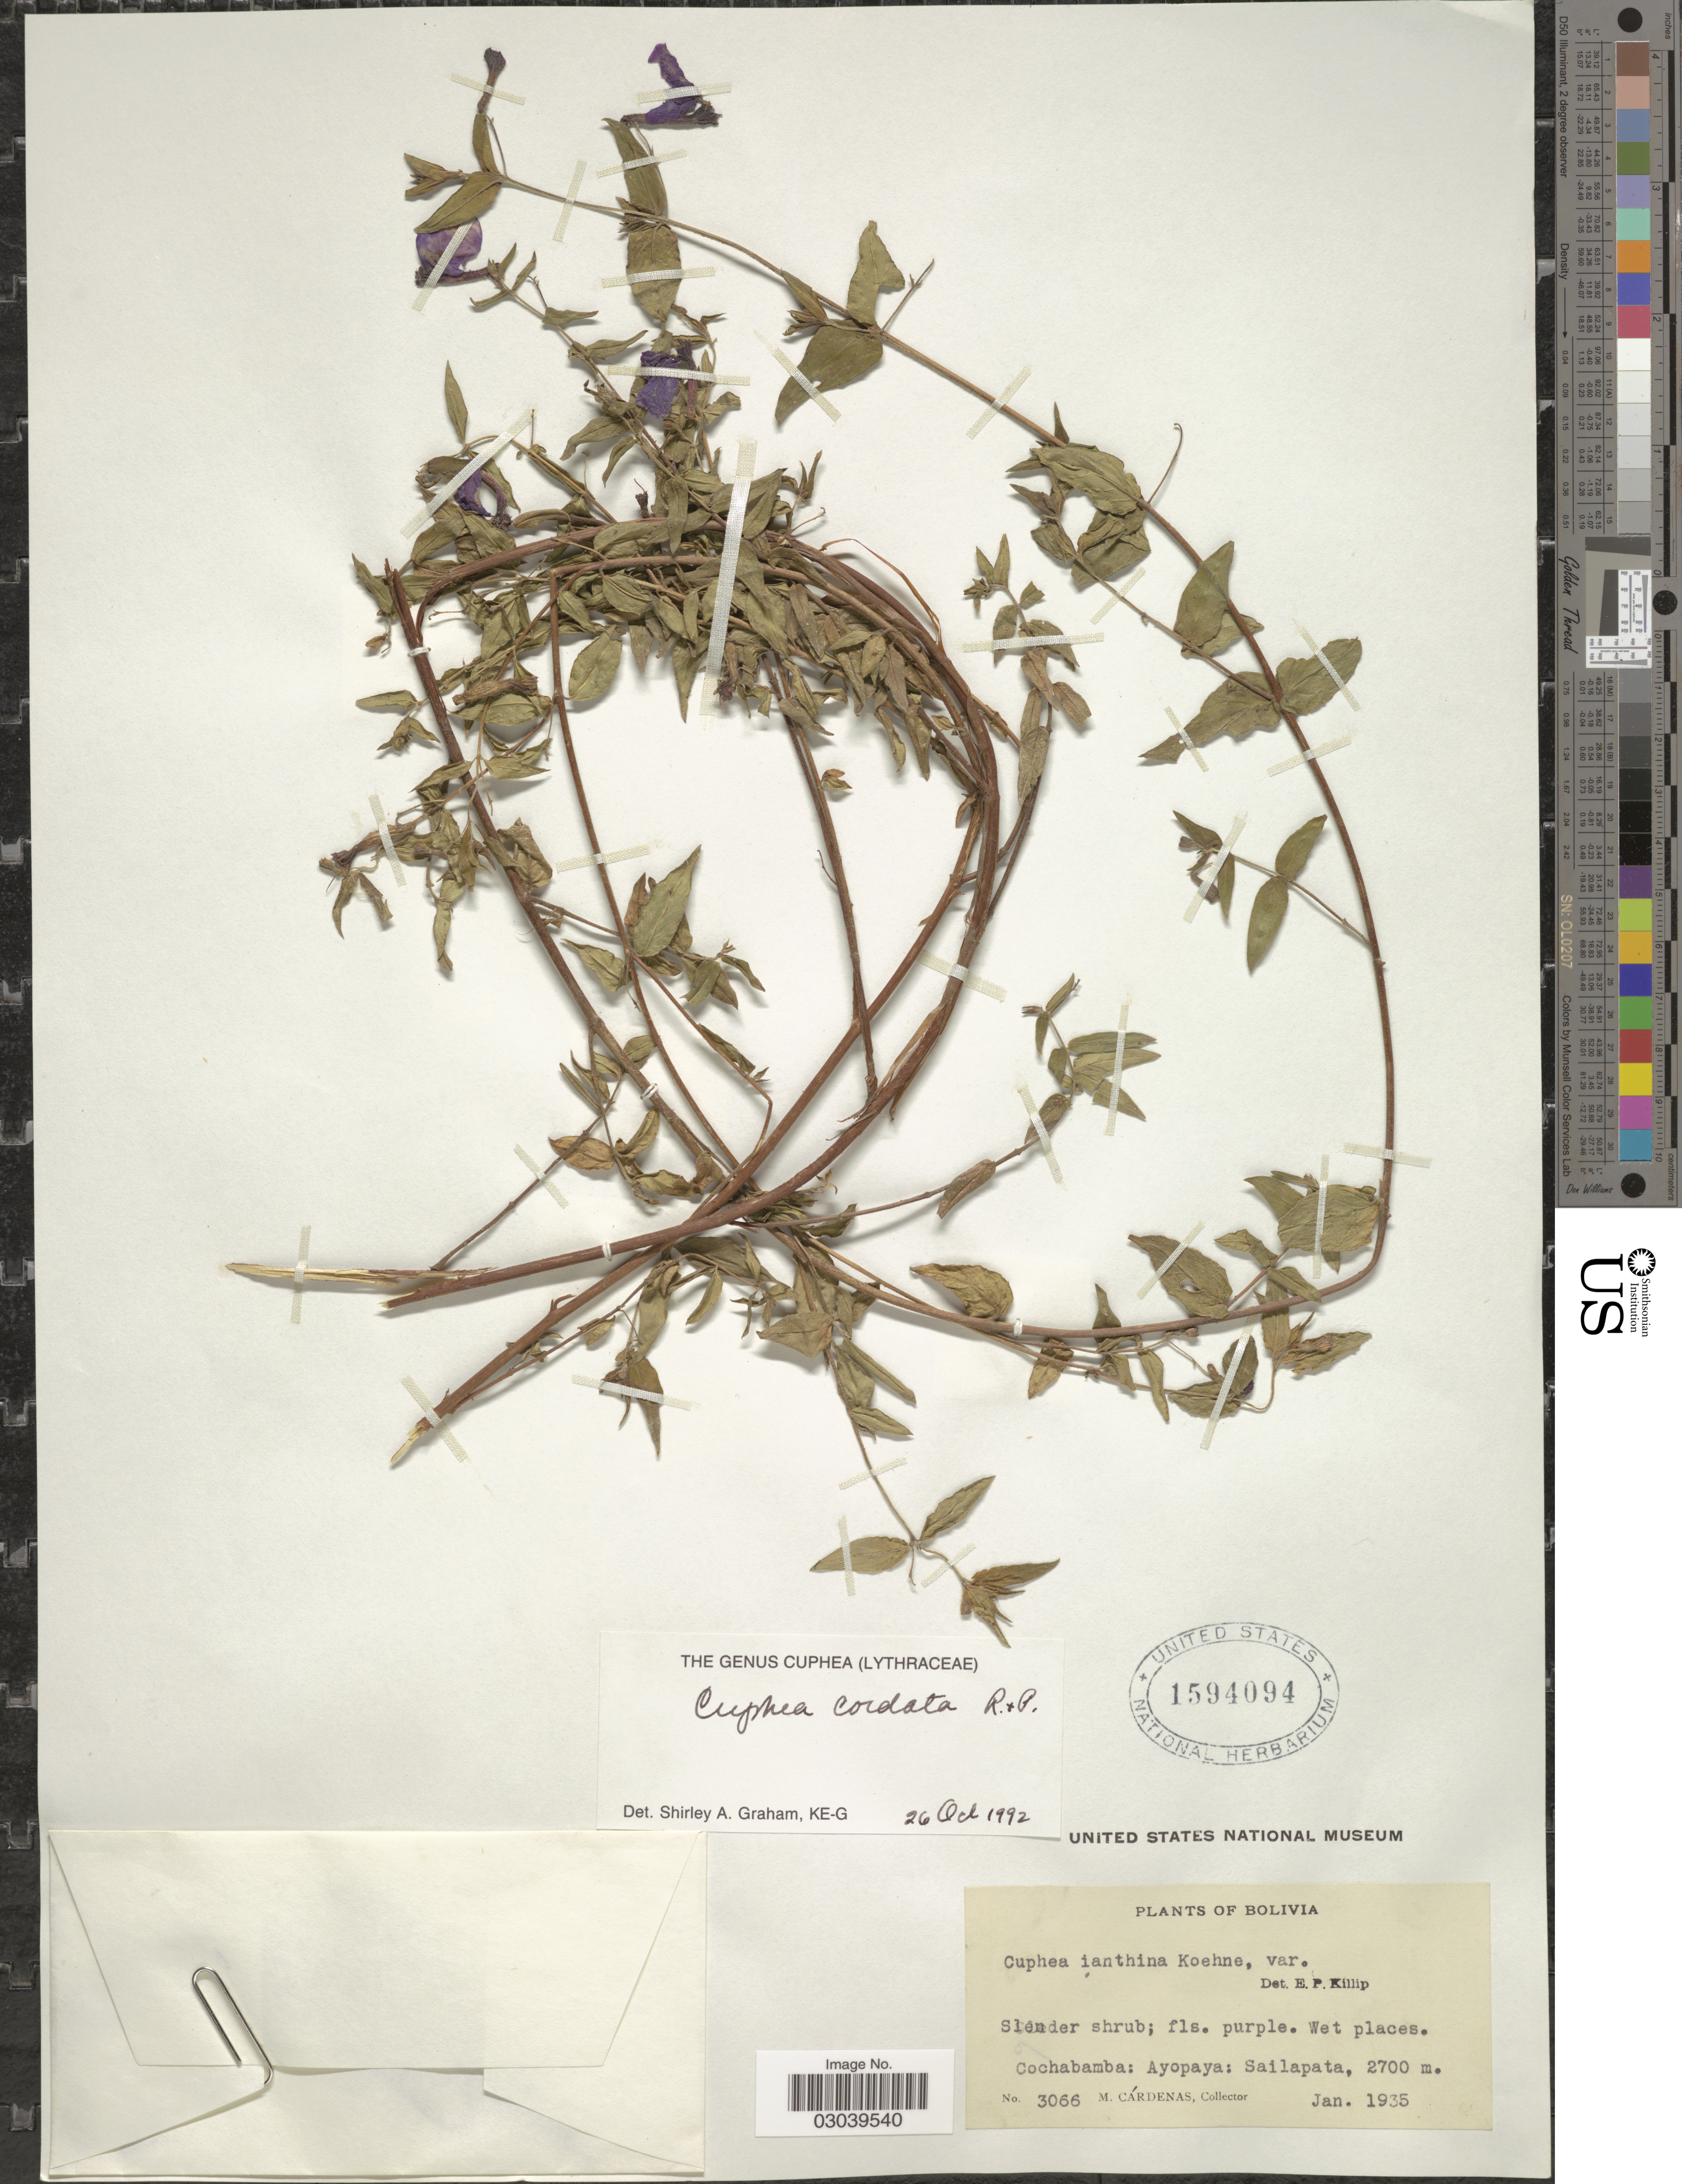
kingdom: Plantae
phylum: Tracheophyta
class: Magnoliopsida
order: Myrtales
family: Lythraceae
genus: Cuphea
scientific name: Cuphea cordata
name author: Ruiz & Pav.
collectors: M. Cárdenas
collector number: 3066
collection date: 1935-01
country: Bolivia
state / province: Cochabamba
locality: Ayopaya: Sailapata.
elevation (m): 2700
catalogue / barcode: US 1594094